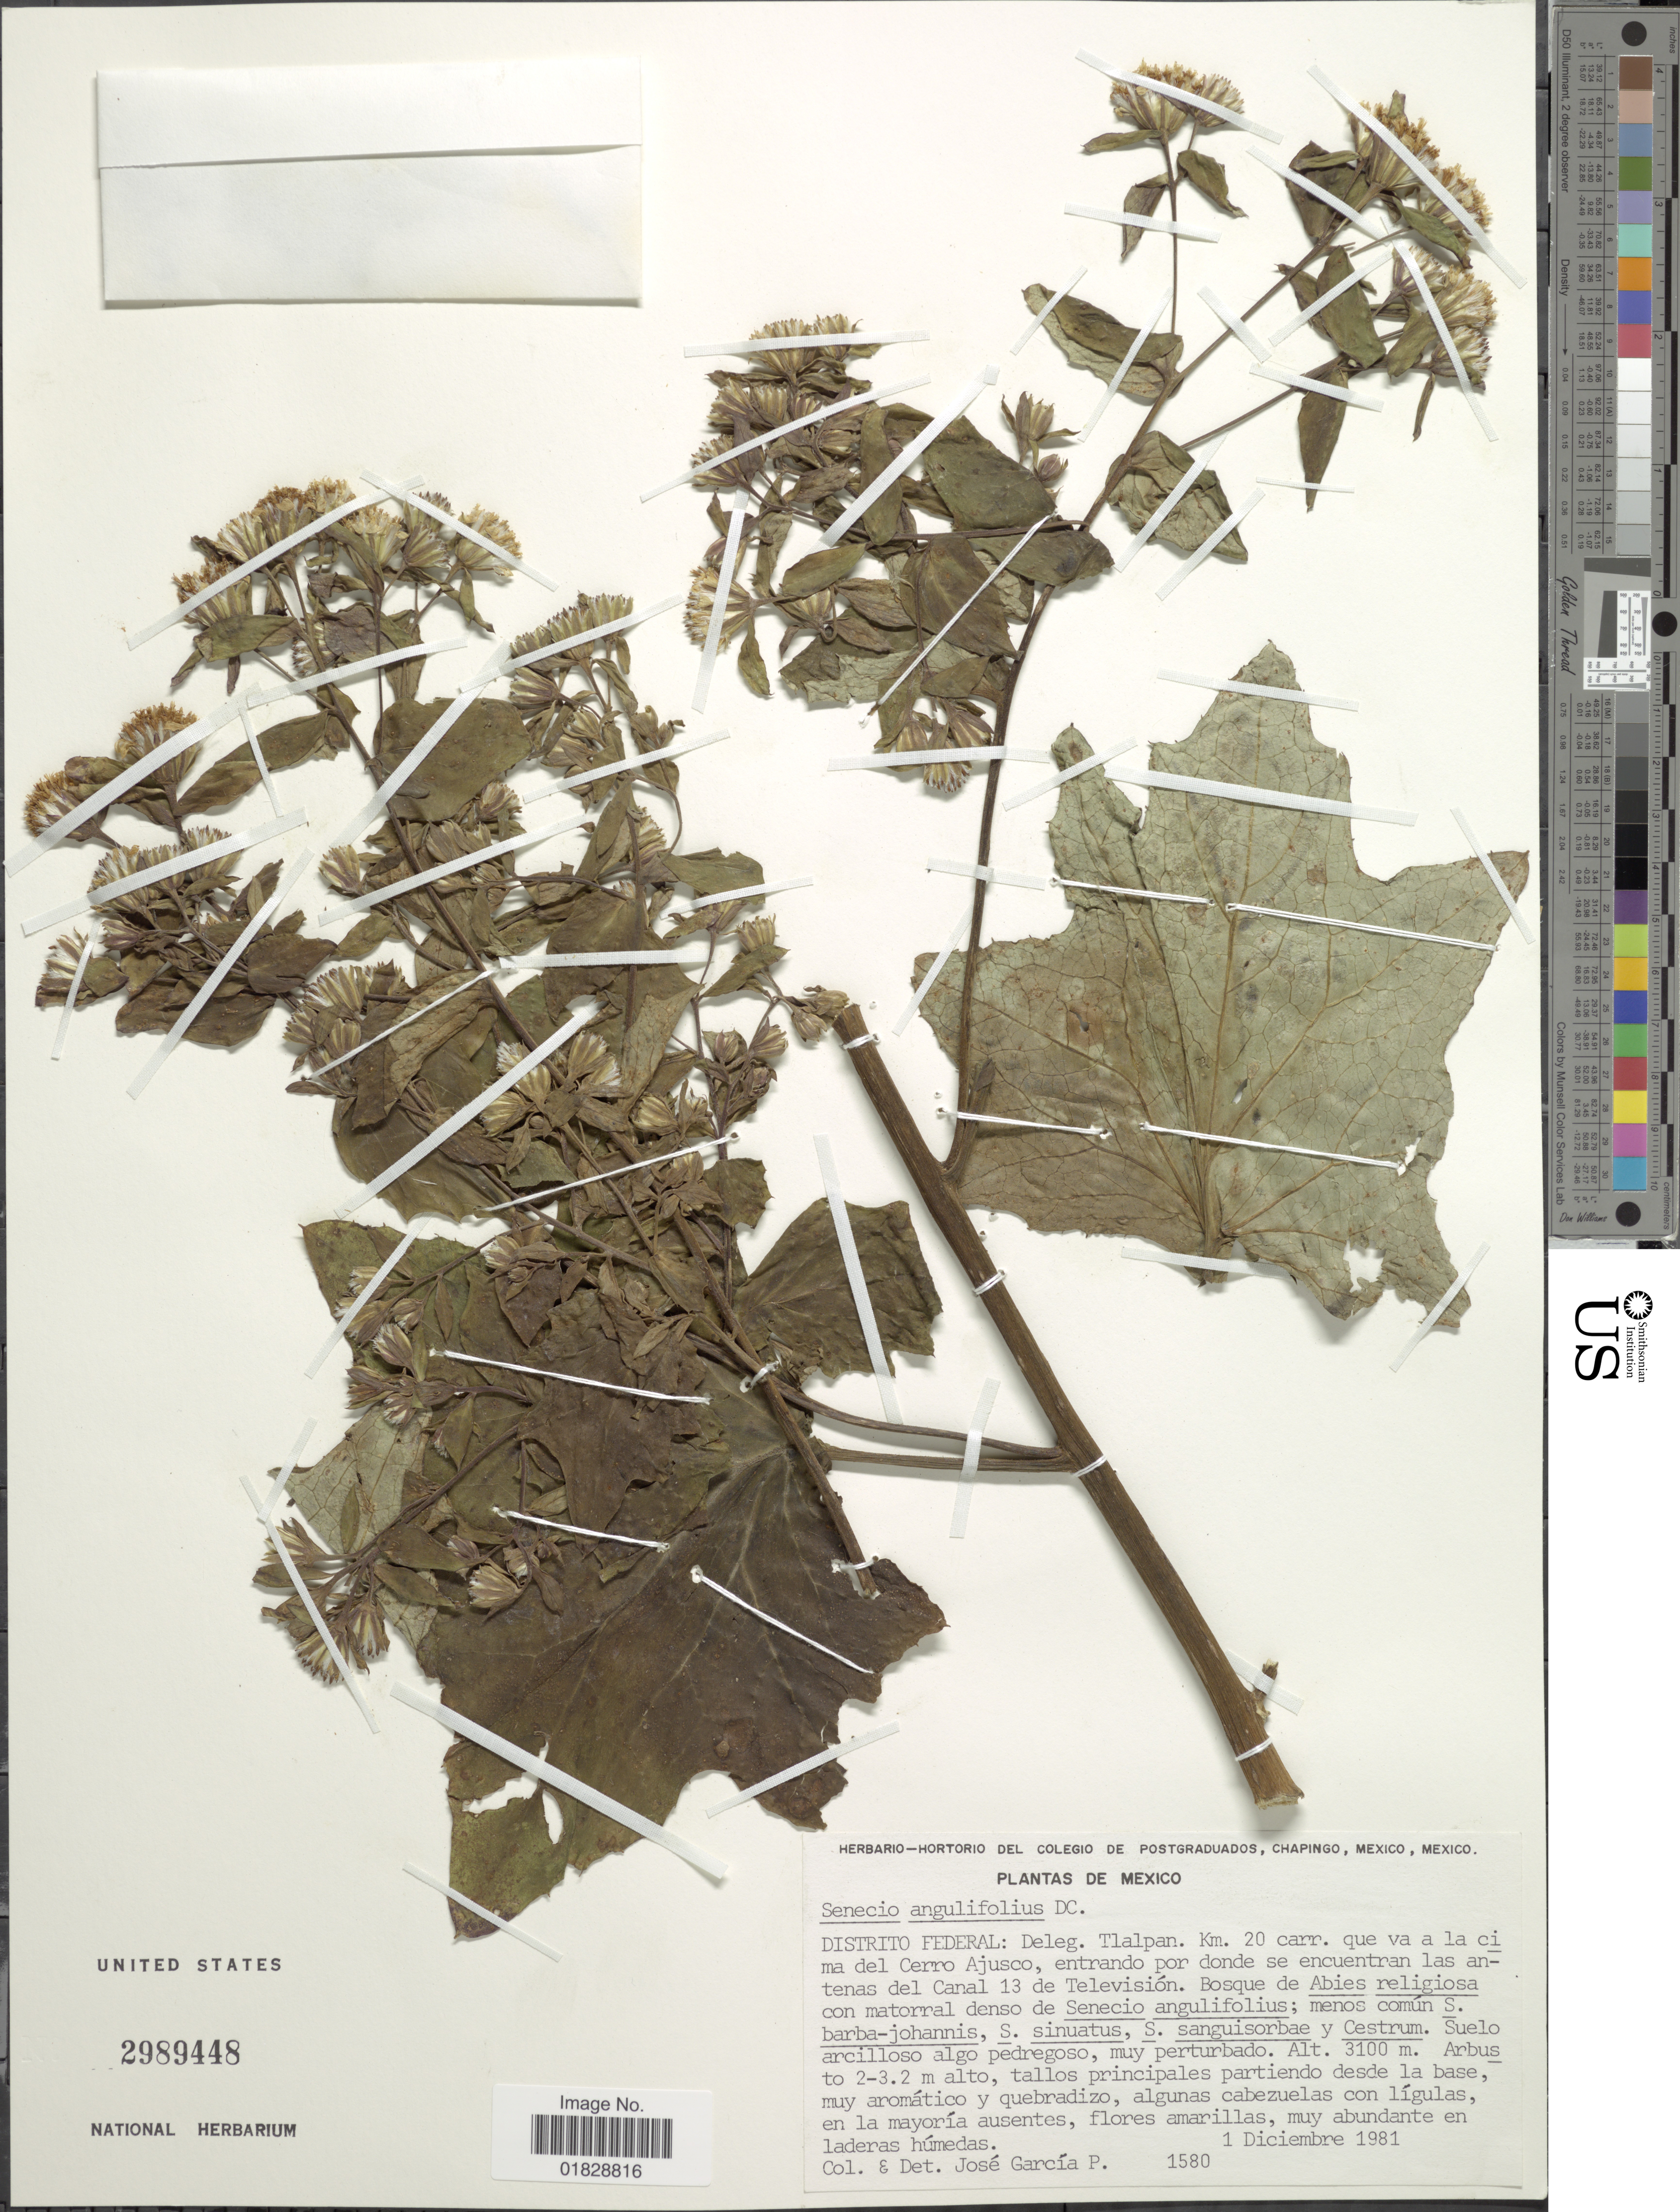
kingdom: Plantae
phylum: Tracheophyta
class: Magnoliopsida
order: Asterales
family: Asteraceae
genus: Roldana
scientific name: Roldana angulifolia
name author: (DC.) H. Rob. & Brettell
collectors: J. García-P.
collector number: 1580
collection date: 1981-12-01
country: Mexico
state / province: Distrito Federal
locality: Distrito Federal: Deleg. Tlalpan. Km. 20 carr. que va a la cima del Cerro Ajusco, entrando por donde se encuentran las antenas del Canal 13 de Televisión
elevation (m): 3100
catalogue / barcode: US 2989448